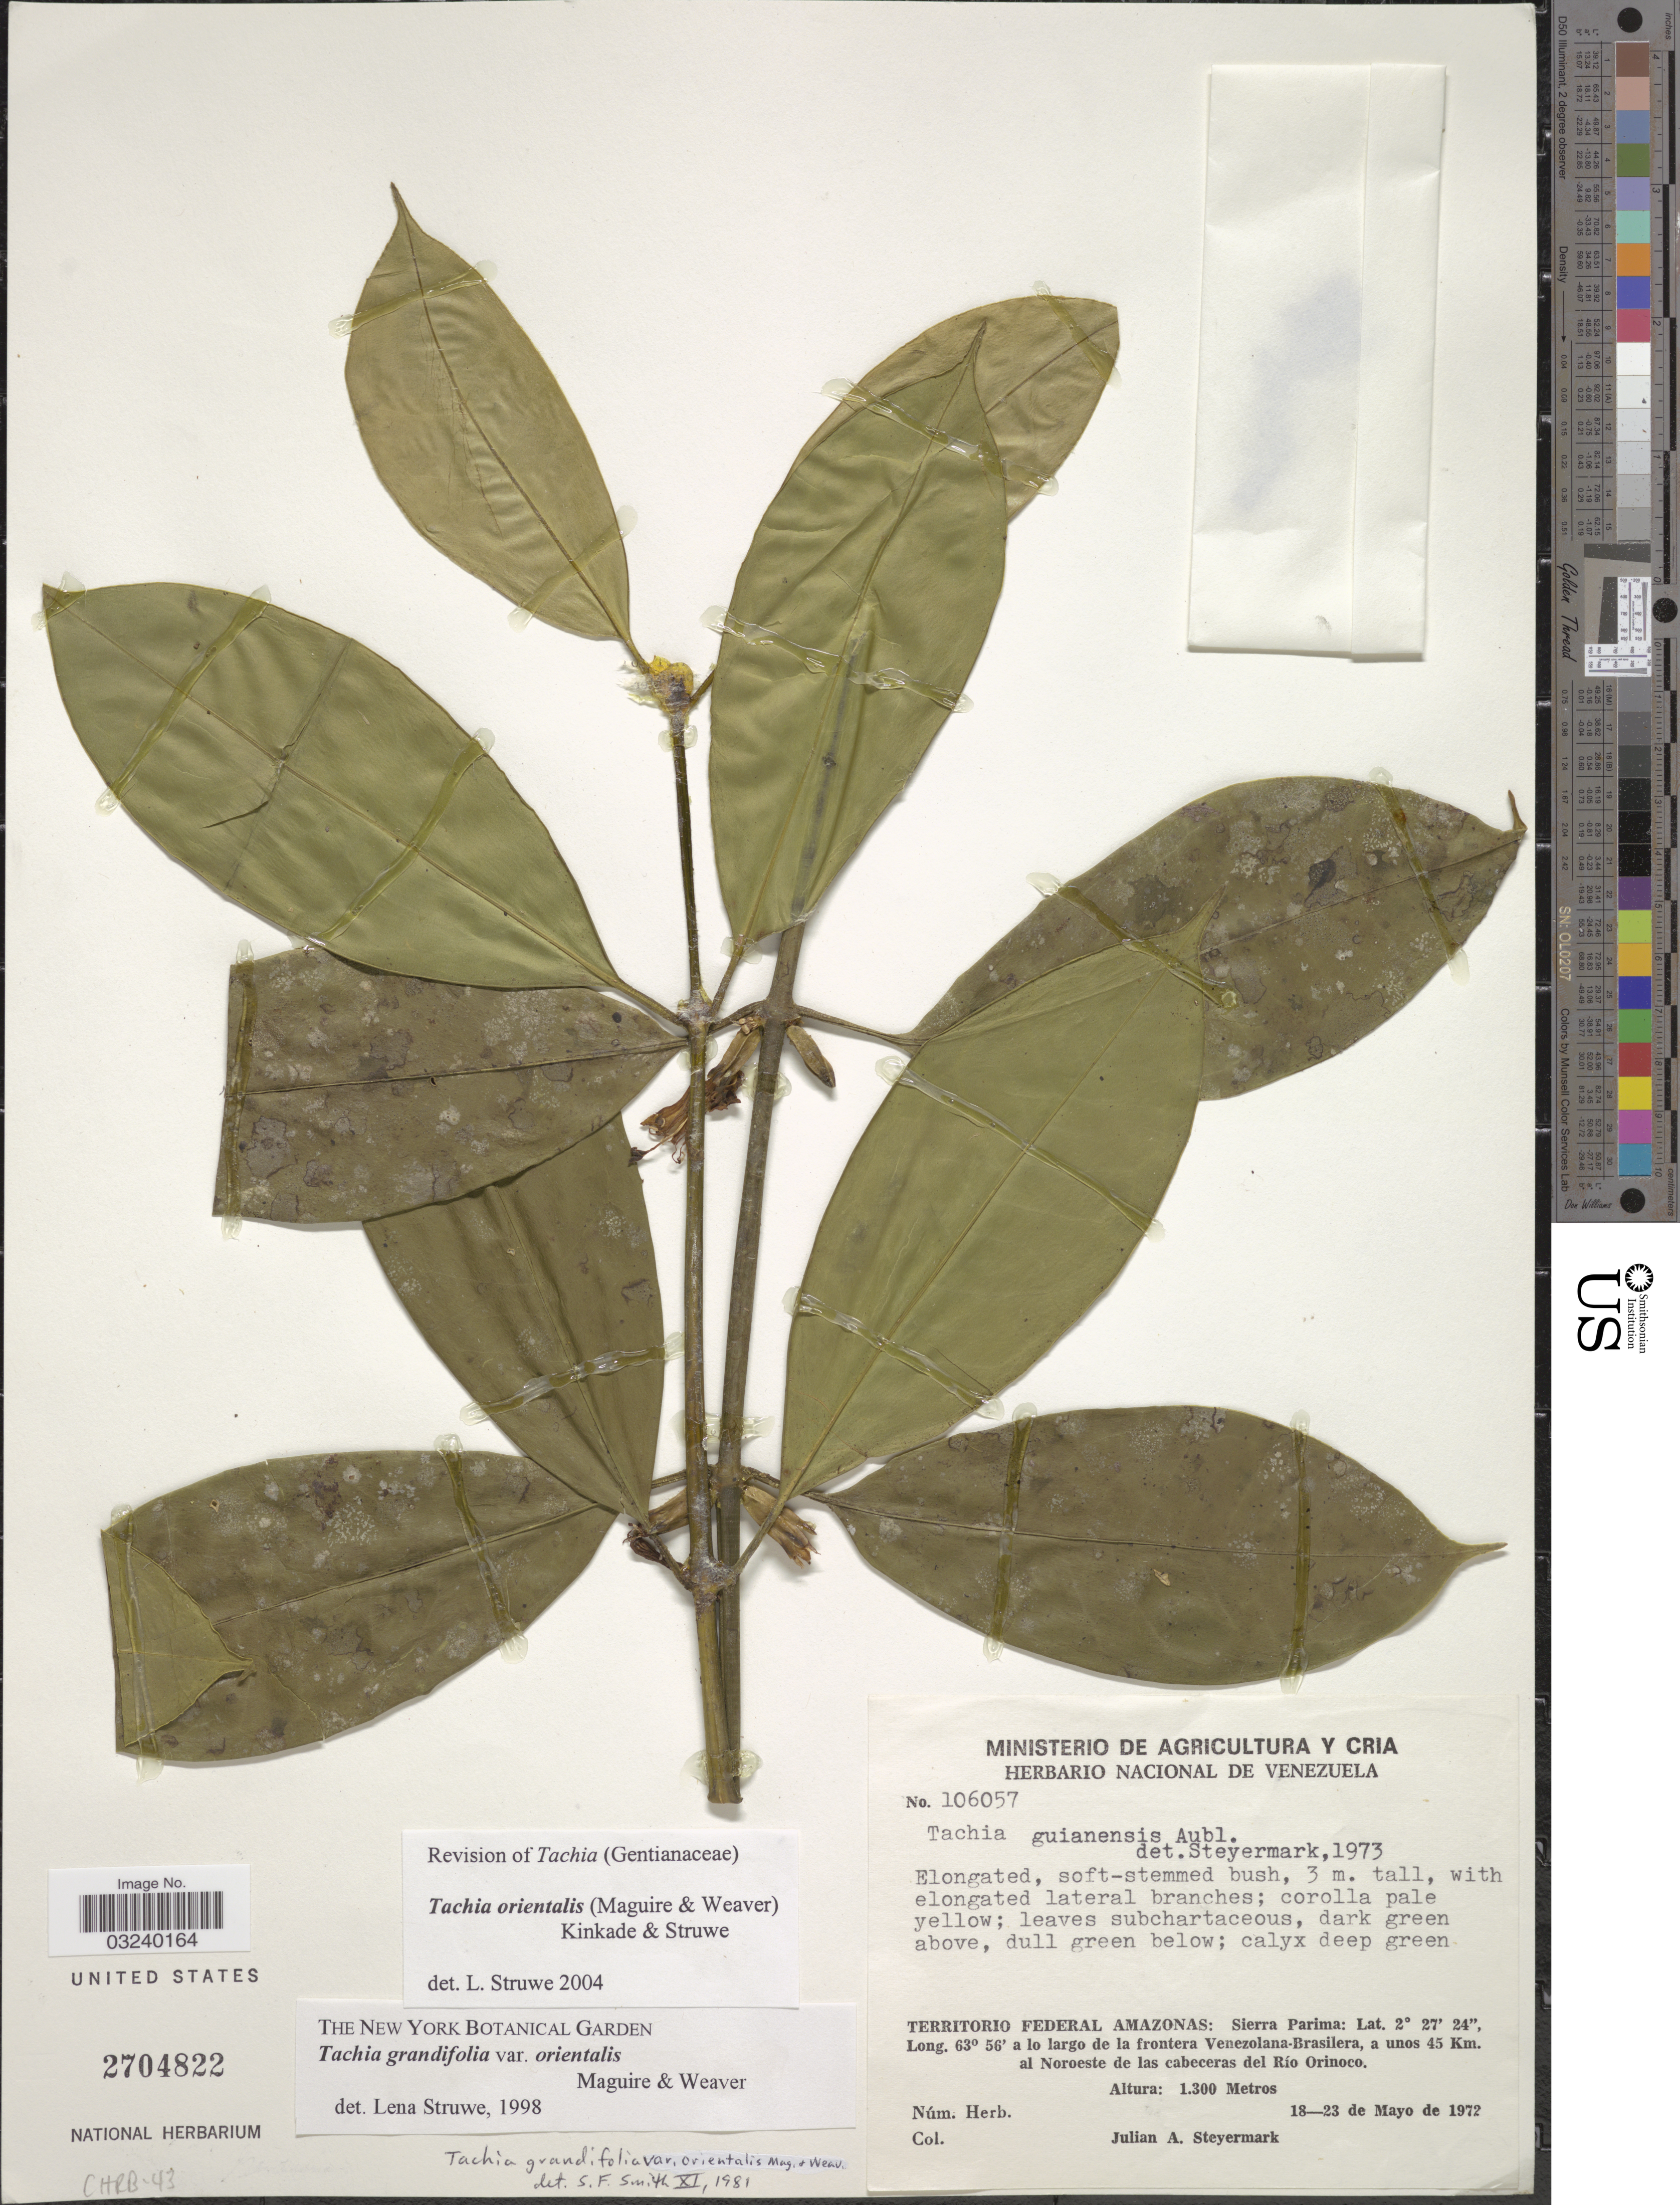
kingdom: Plantae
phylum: Tracheophyta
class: Magnoliopsida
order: Gentianales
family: Gentianaceae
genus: Tachia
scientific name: Tachia orientalis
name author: (Maguire & Weaver) Struwe & Kinkade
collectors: J. Steyermark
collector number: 106057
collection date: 1972-05-18/1972-05-23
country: Venezuela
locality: Territorio Federal Amazonas: Sierra Parima, a lo largo de la frontera Venezolana-Brasilera, a unos 45 Km. al Noroeste de las cabeceras del Río Orinoco.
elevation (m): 1300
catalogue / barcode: US 2704822